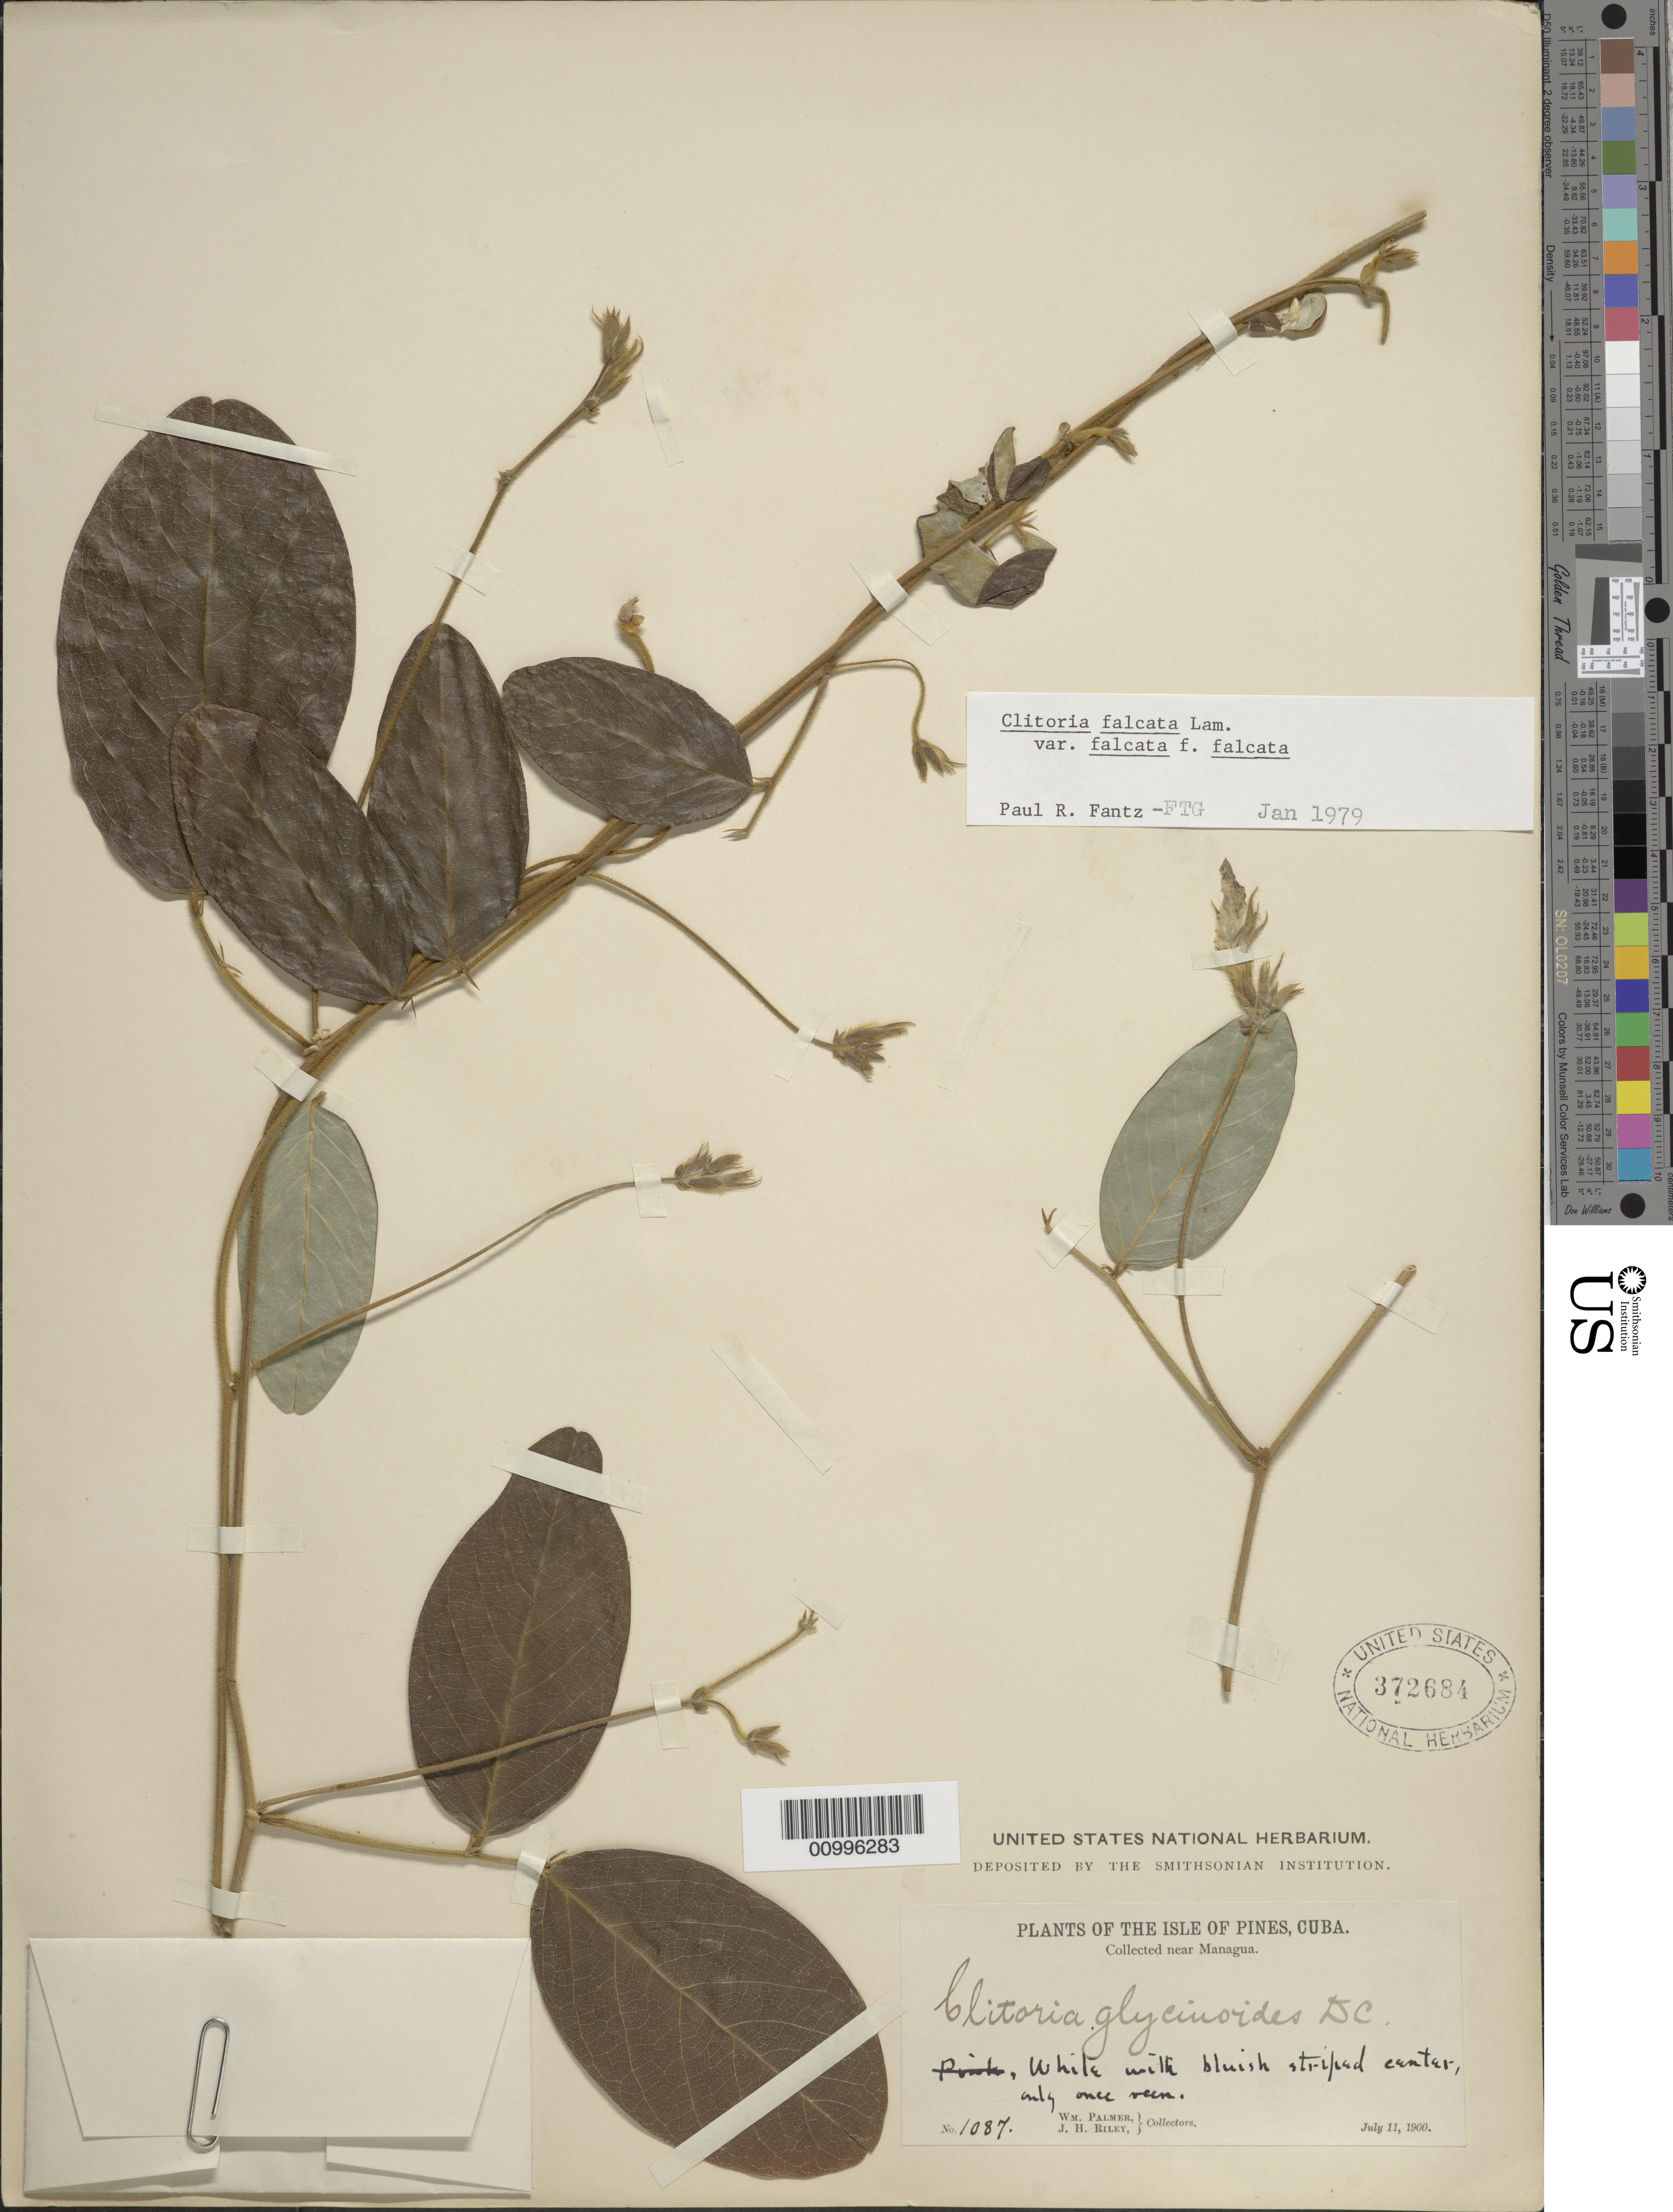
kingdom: Plantae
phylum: Tracheophyta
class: Magnoliopsida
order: Fabales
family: Fabaceae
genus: Clitoria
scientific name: Clitoria falcata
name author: Lam.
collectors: W. Palmer & J. H. Riley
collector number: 1087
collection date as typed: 11 Jul 1900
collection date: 1900-07-11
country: Cuba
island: Isla de la Juventud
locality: Isle of Pines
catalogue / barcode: US 372684